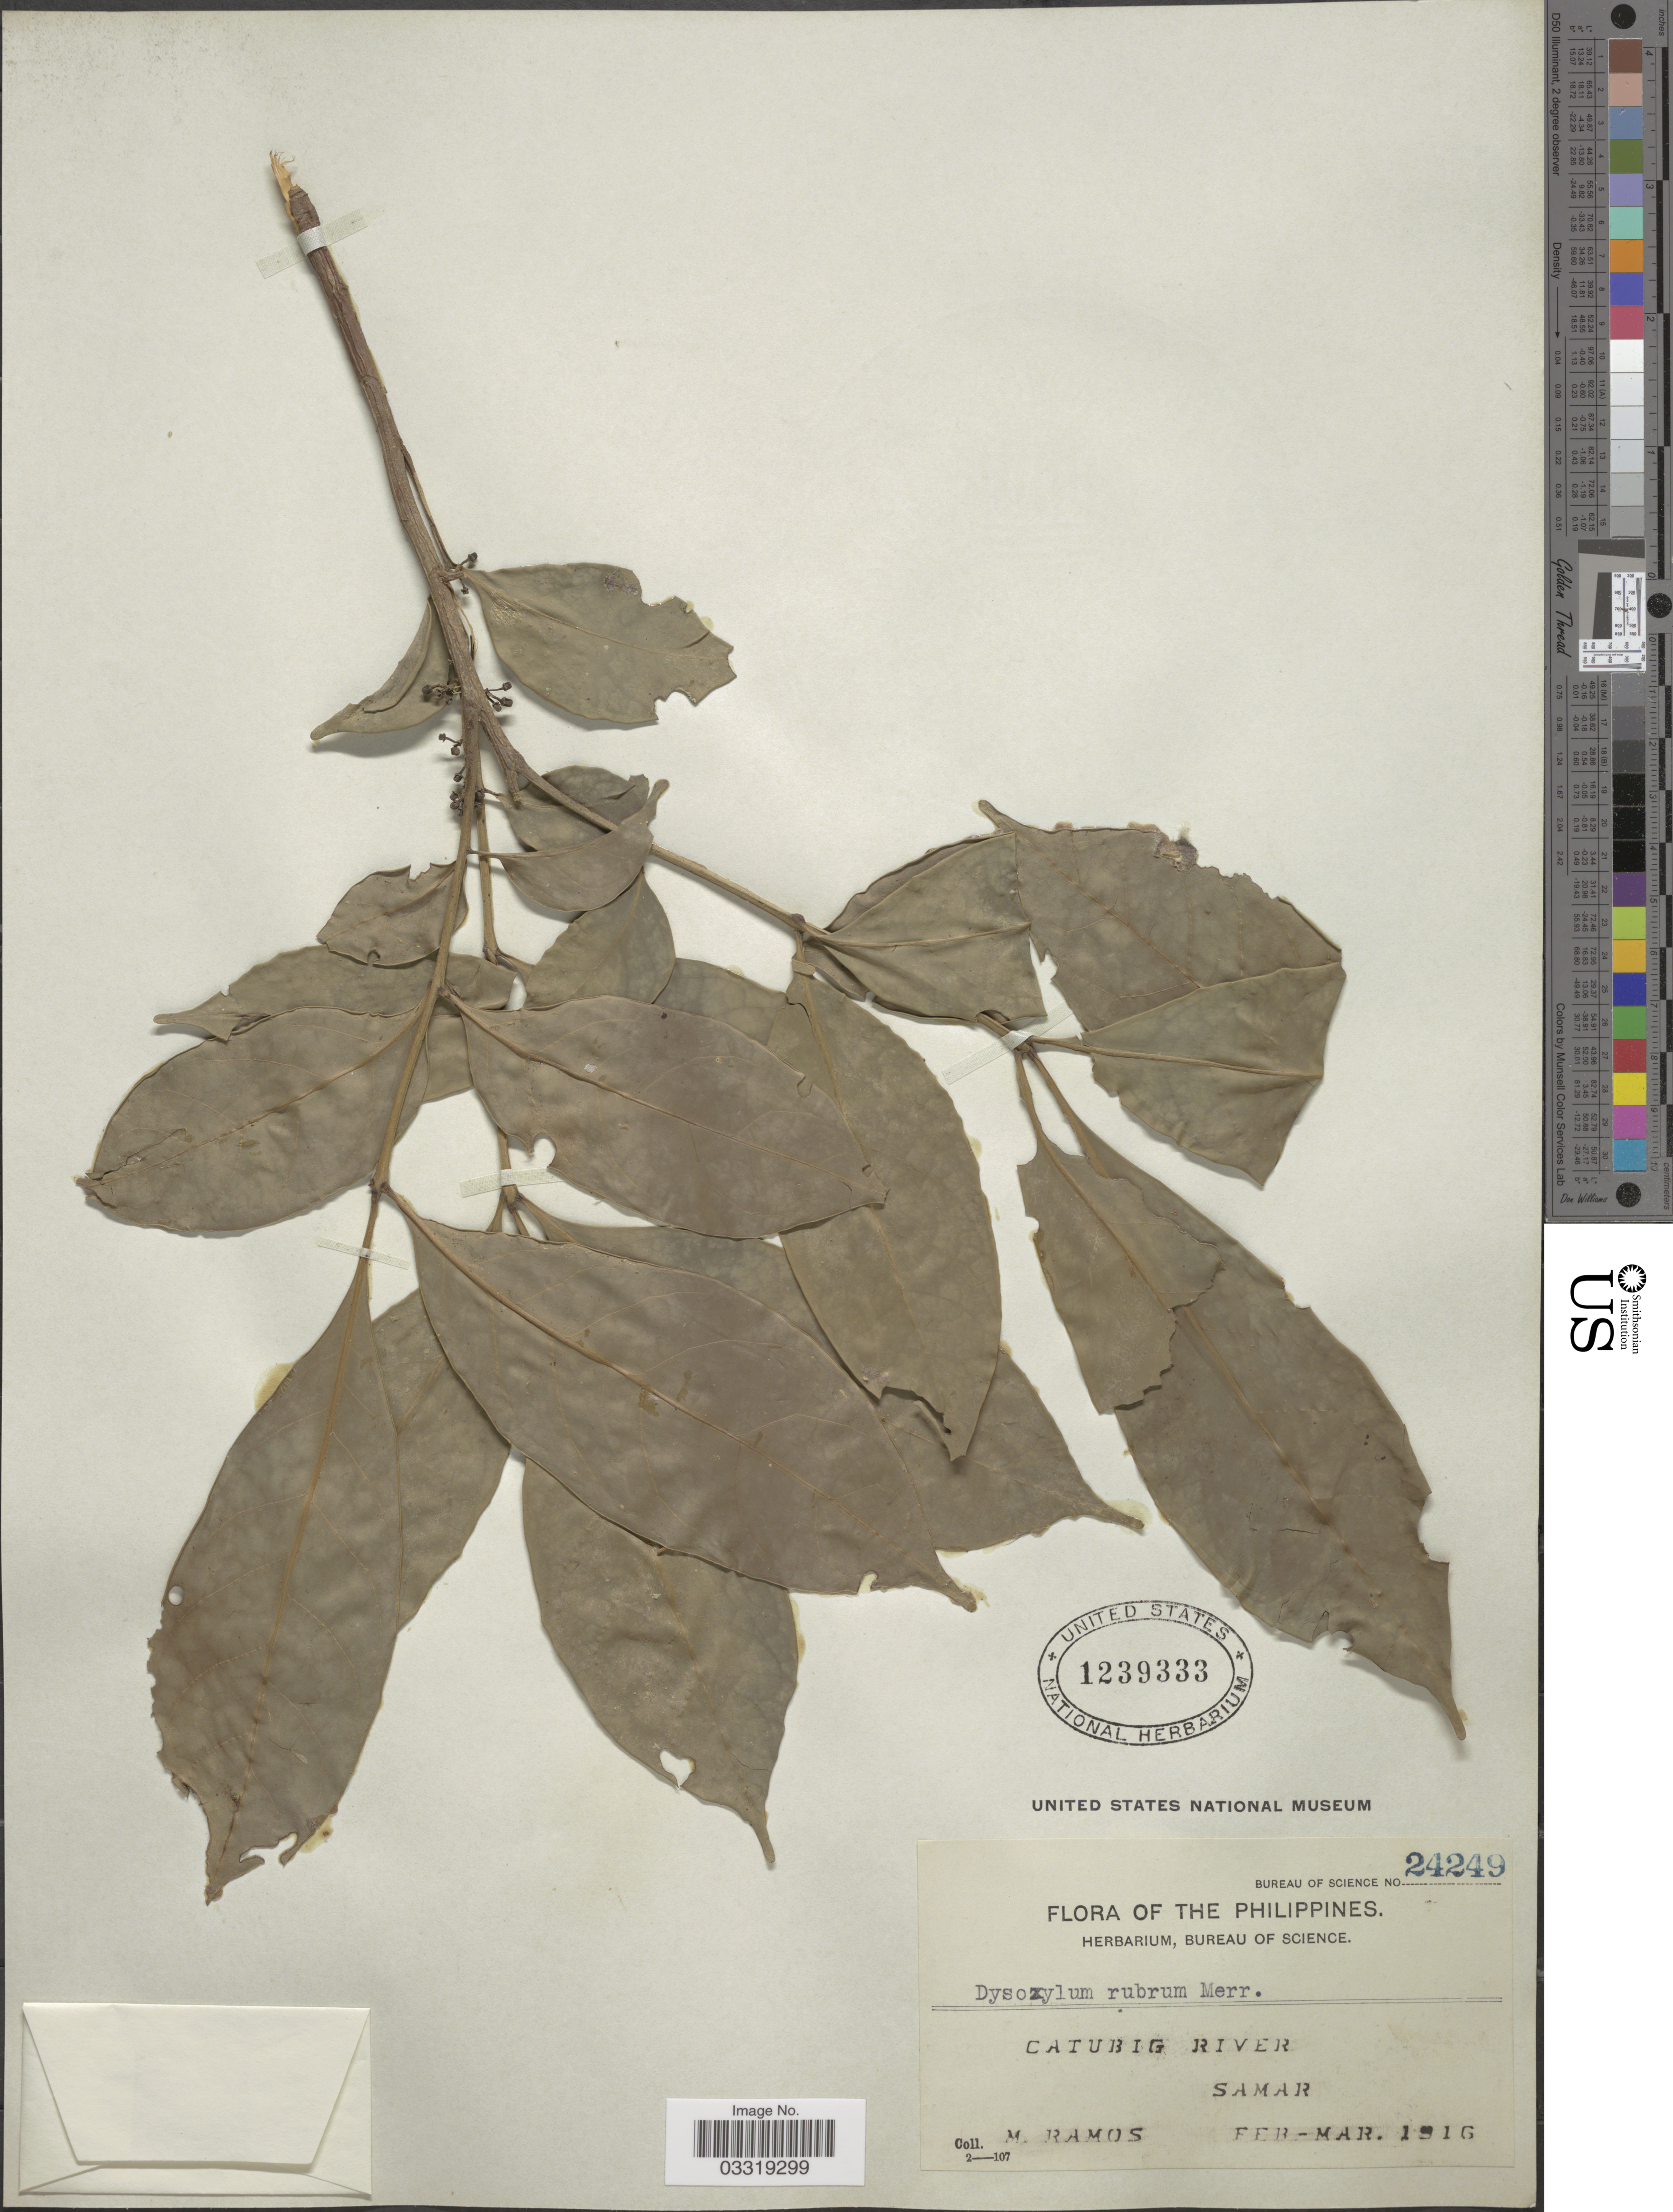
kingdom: Plantae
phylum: Tracheophyta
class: Magnoliopsida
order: Sapindales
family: Meliaceae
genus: Goniocheton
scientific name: Goniocheton arborescens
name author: Blume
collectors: M. Ramos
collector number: Bureau of Science 24249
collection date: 1916-02/1916-03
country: Philippines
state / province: Eastern Visayas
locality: Catubig River. Samar.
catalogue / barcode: US 1239333